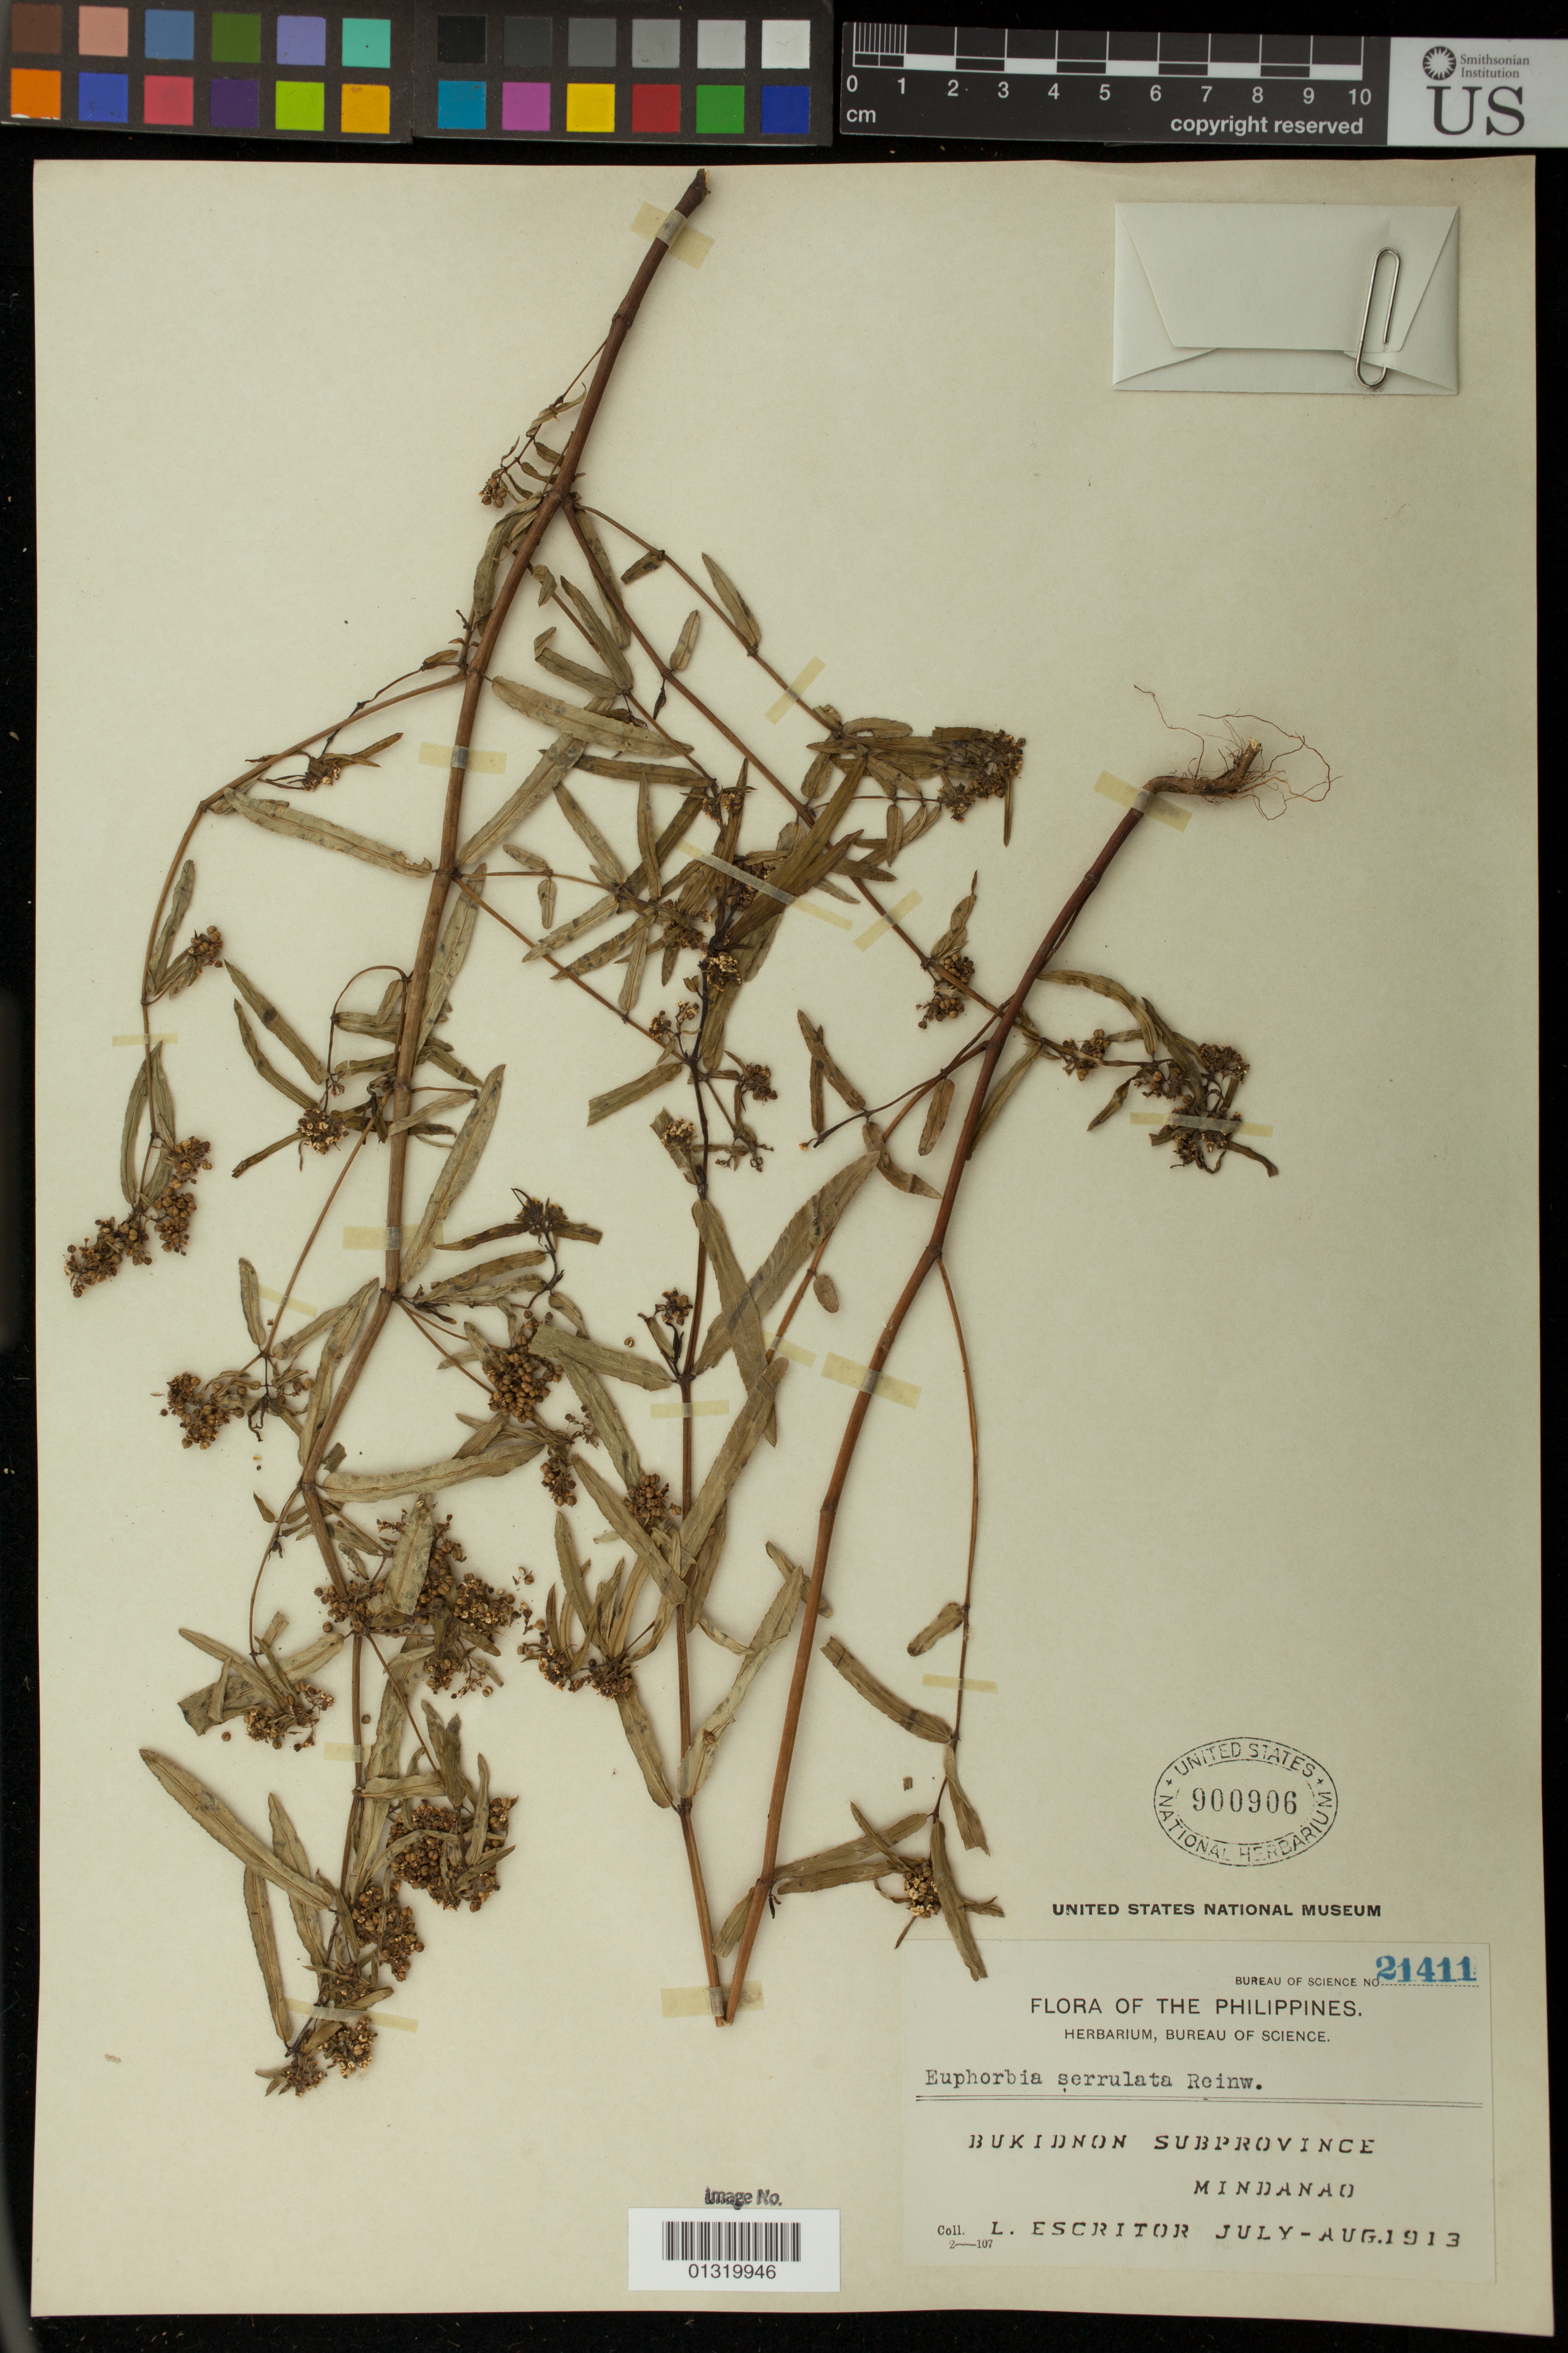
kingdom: Plantae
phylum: Tracheophyta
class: Magnoliopsida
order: Malpighiales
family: Euphorbiaceae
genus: Euphorbia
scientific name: Euphorbia bifida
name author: Hook. & Arn.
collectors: L. Escritor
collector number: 21411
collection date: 1913-07/1913-08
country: Philippines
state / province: Northern Mindanao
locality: Bukidnon Subprovince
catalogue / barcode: US 900906